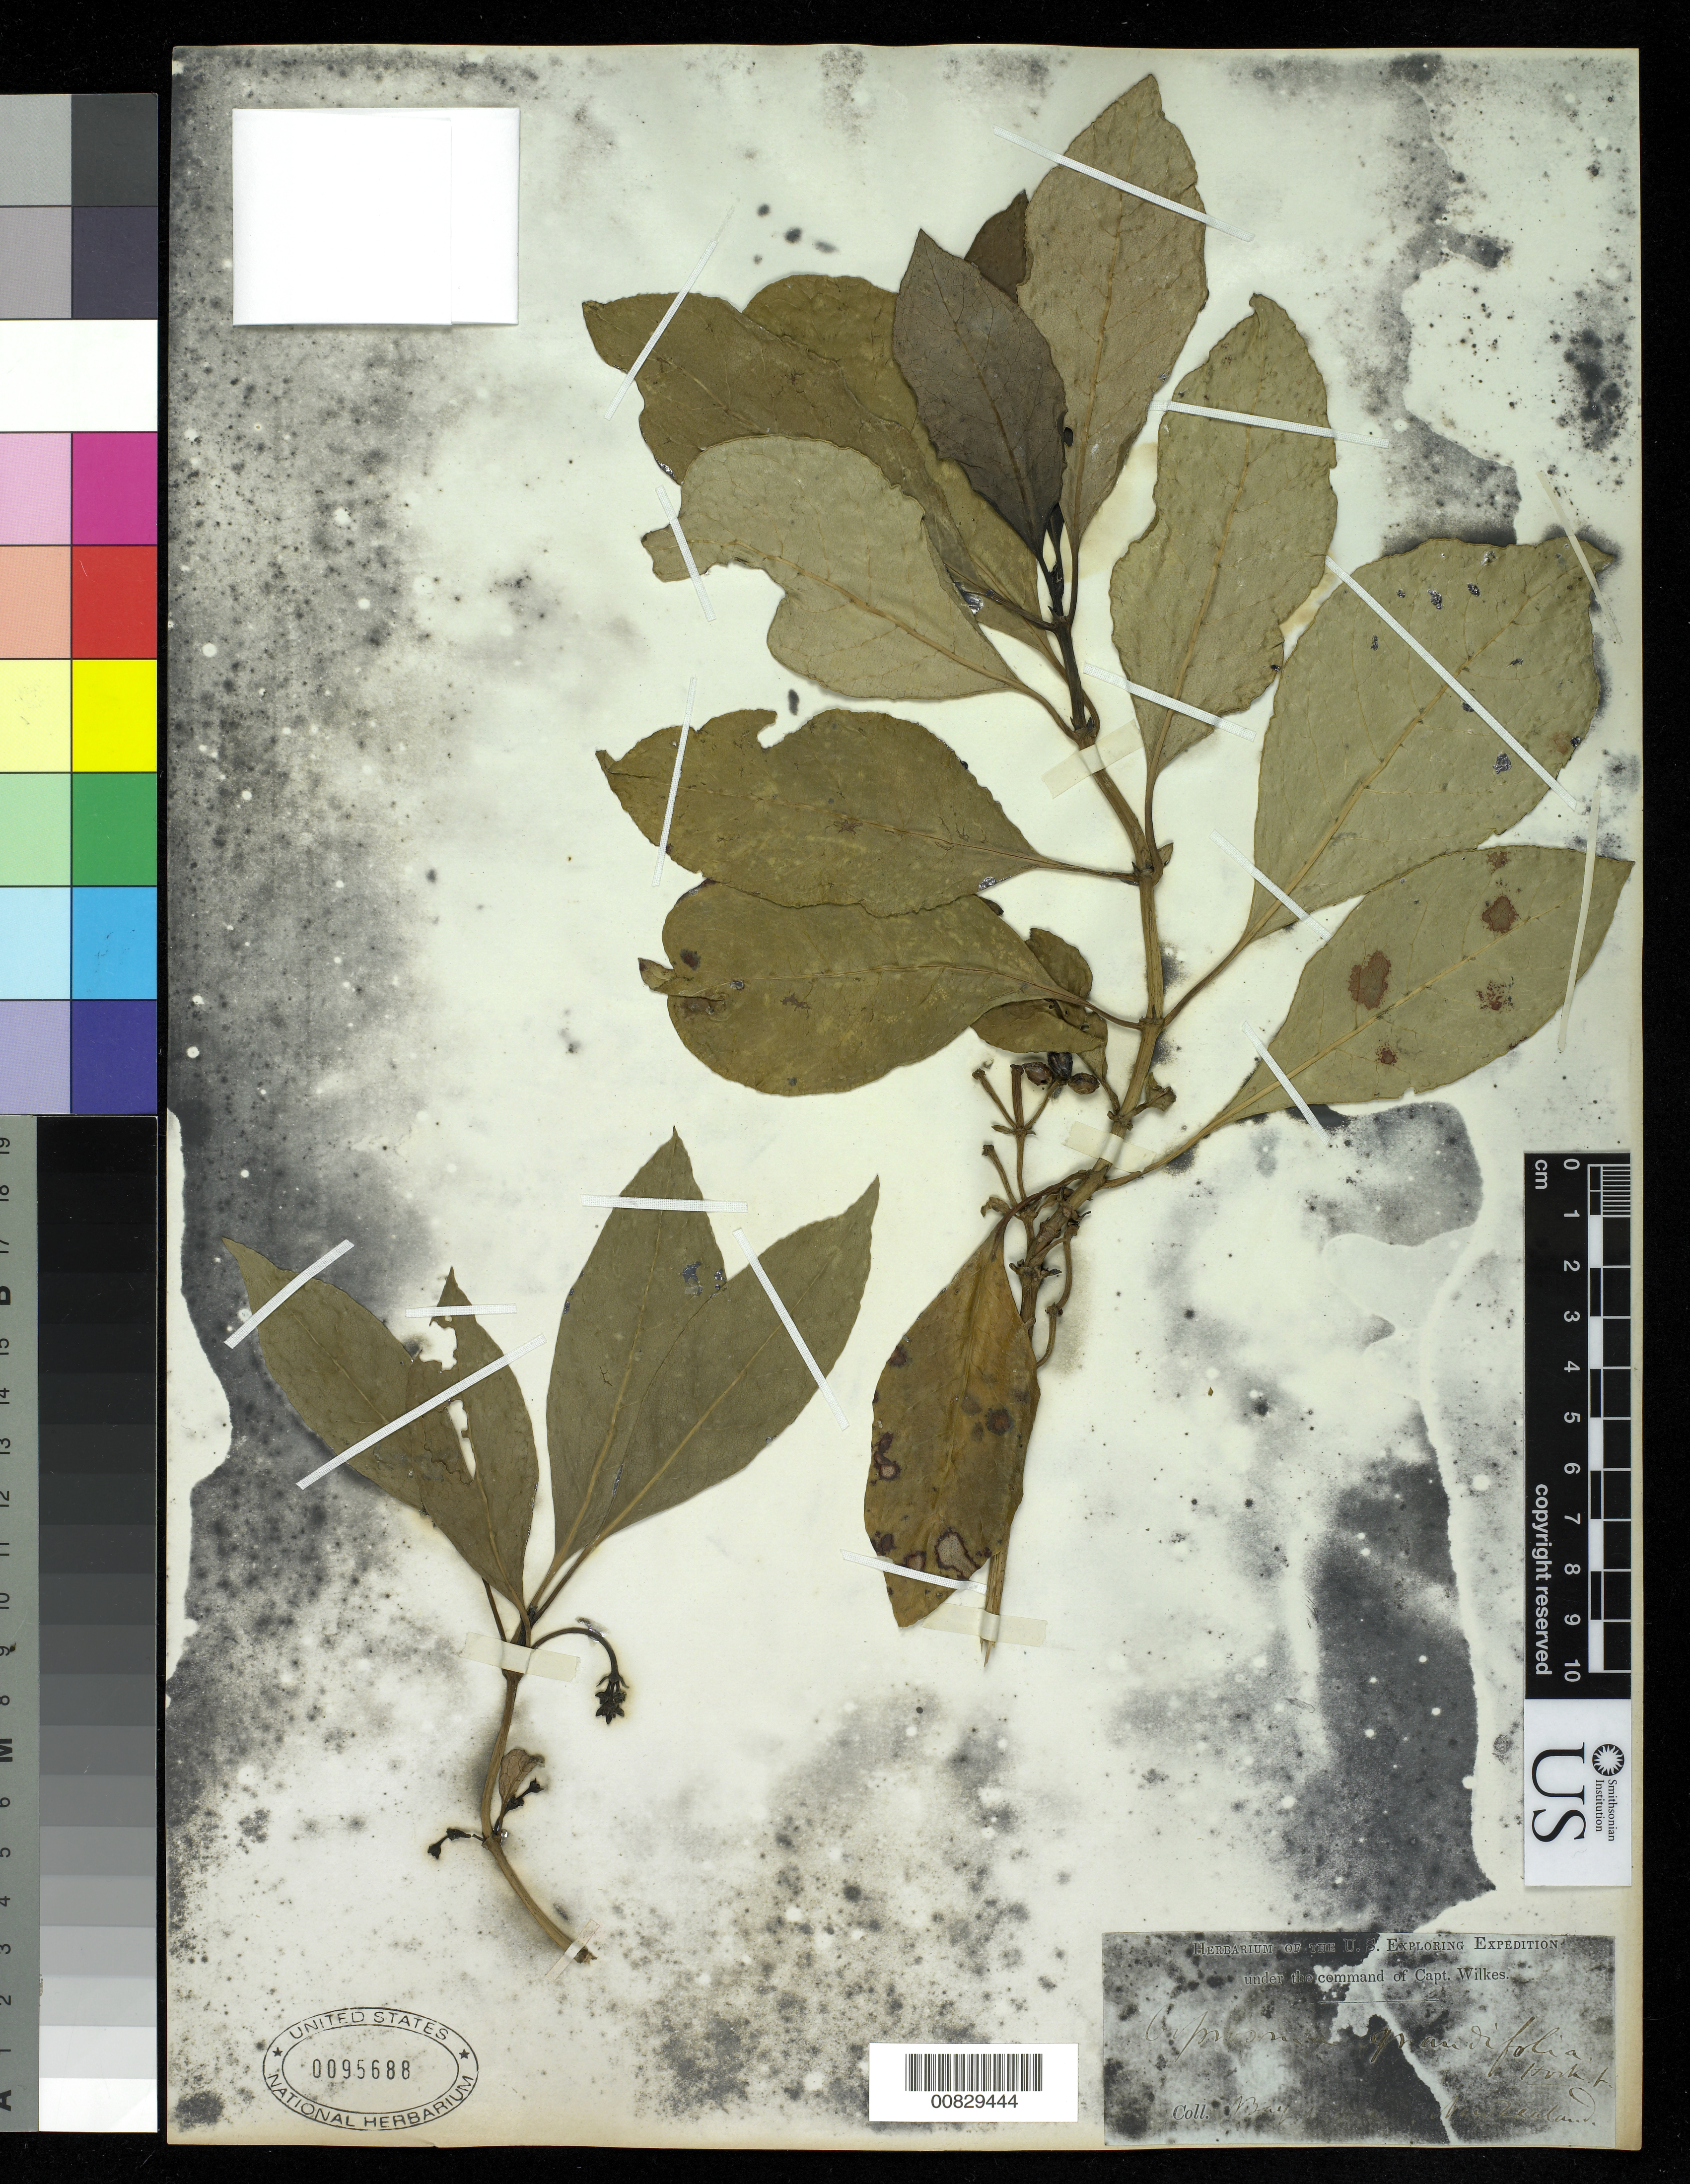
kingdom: Plantae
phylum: Tracheophyta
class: Magnoliopsida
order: Gentianales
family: Rubiaceae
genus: Coprosma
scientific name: Coprosma grandifolia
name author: Hook. f.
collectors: Wilkes Explor. Exped.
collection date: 1838/1842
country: New Zealand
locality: Bay of Islands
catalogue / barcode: US 95688